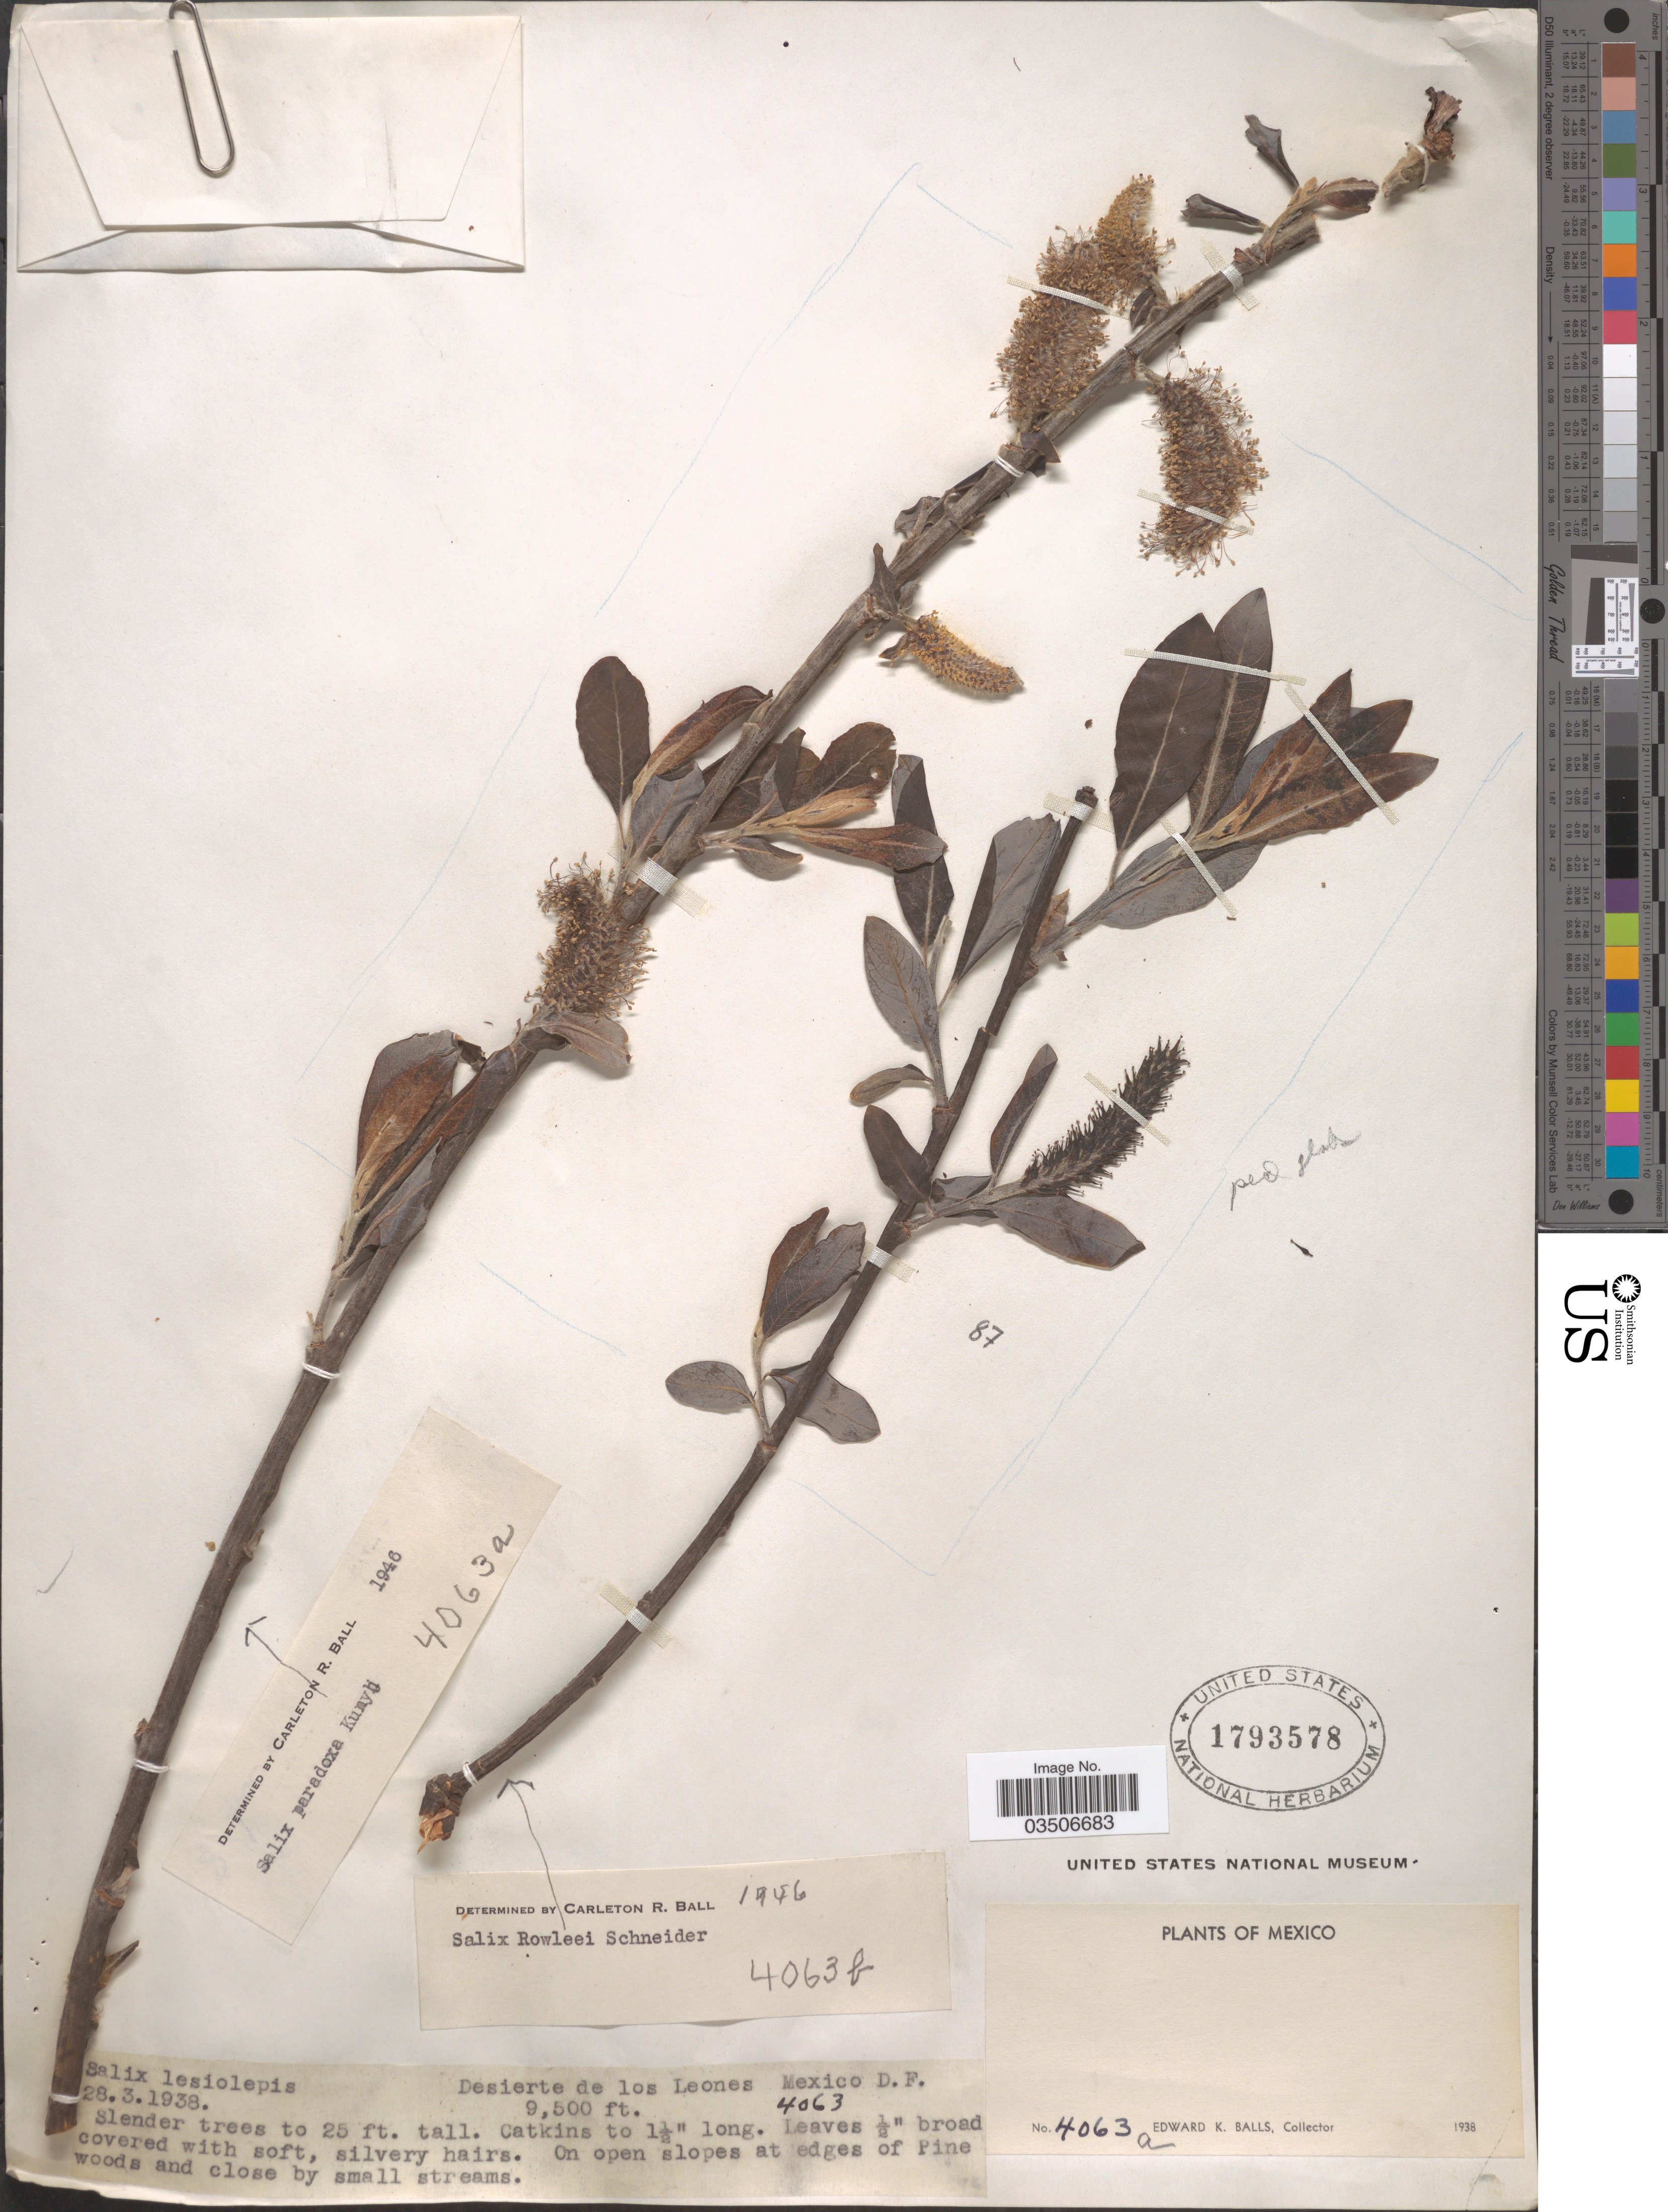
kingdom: Plantae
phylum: Tracheophyta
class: Magnoliopsida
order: Malpighiales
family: Salicaceae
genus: Salix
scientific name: Salix paradoxa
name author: Kunth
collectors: E. K. Balls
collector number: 4063a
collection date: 1938-03-28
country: Mexico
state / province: Distrito Federal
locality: Desierte de los Leones.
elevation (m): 2896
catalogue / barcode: US 1793578